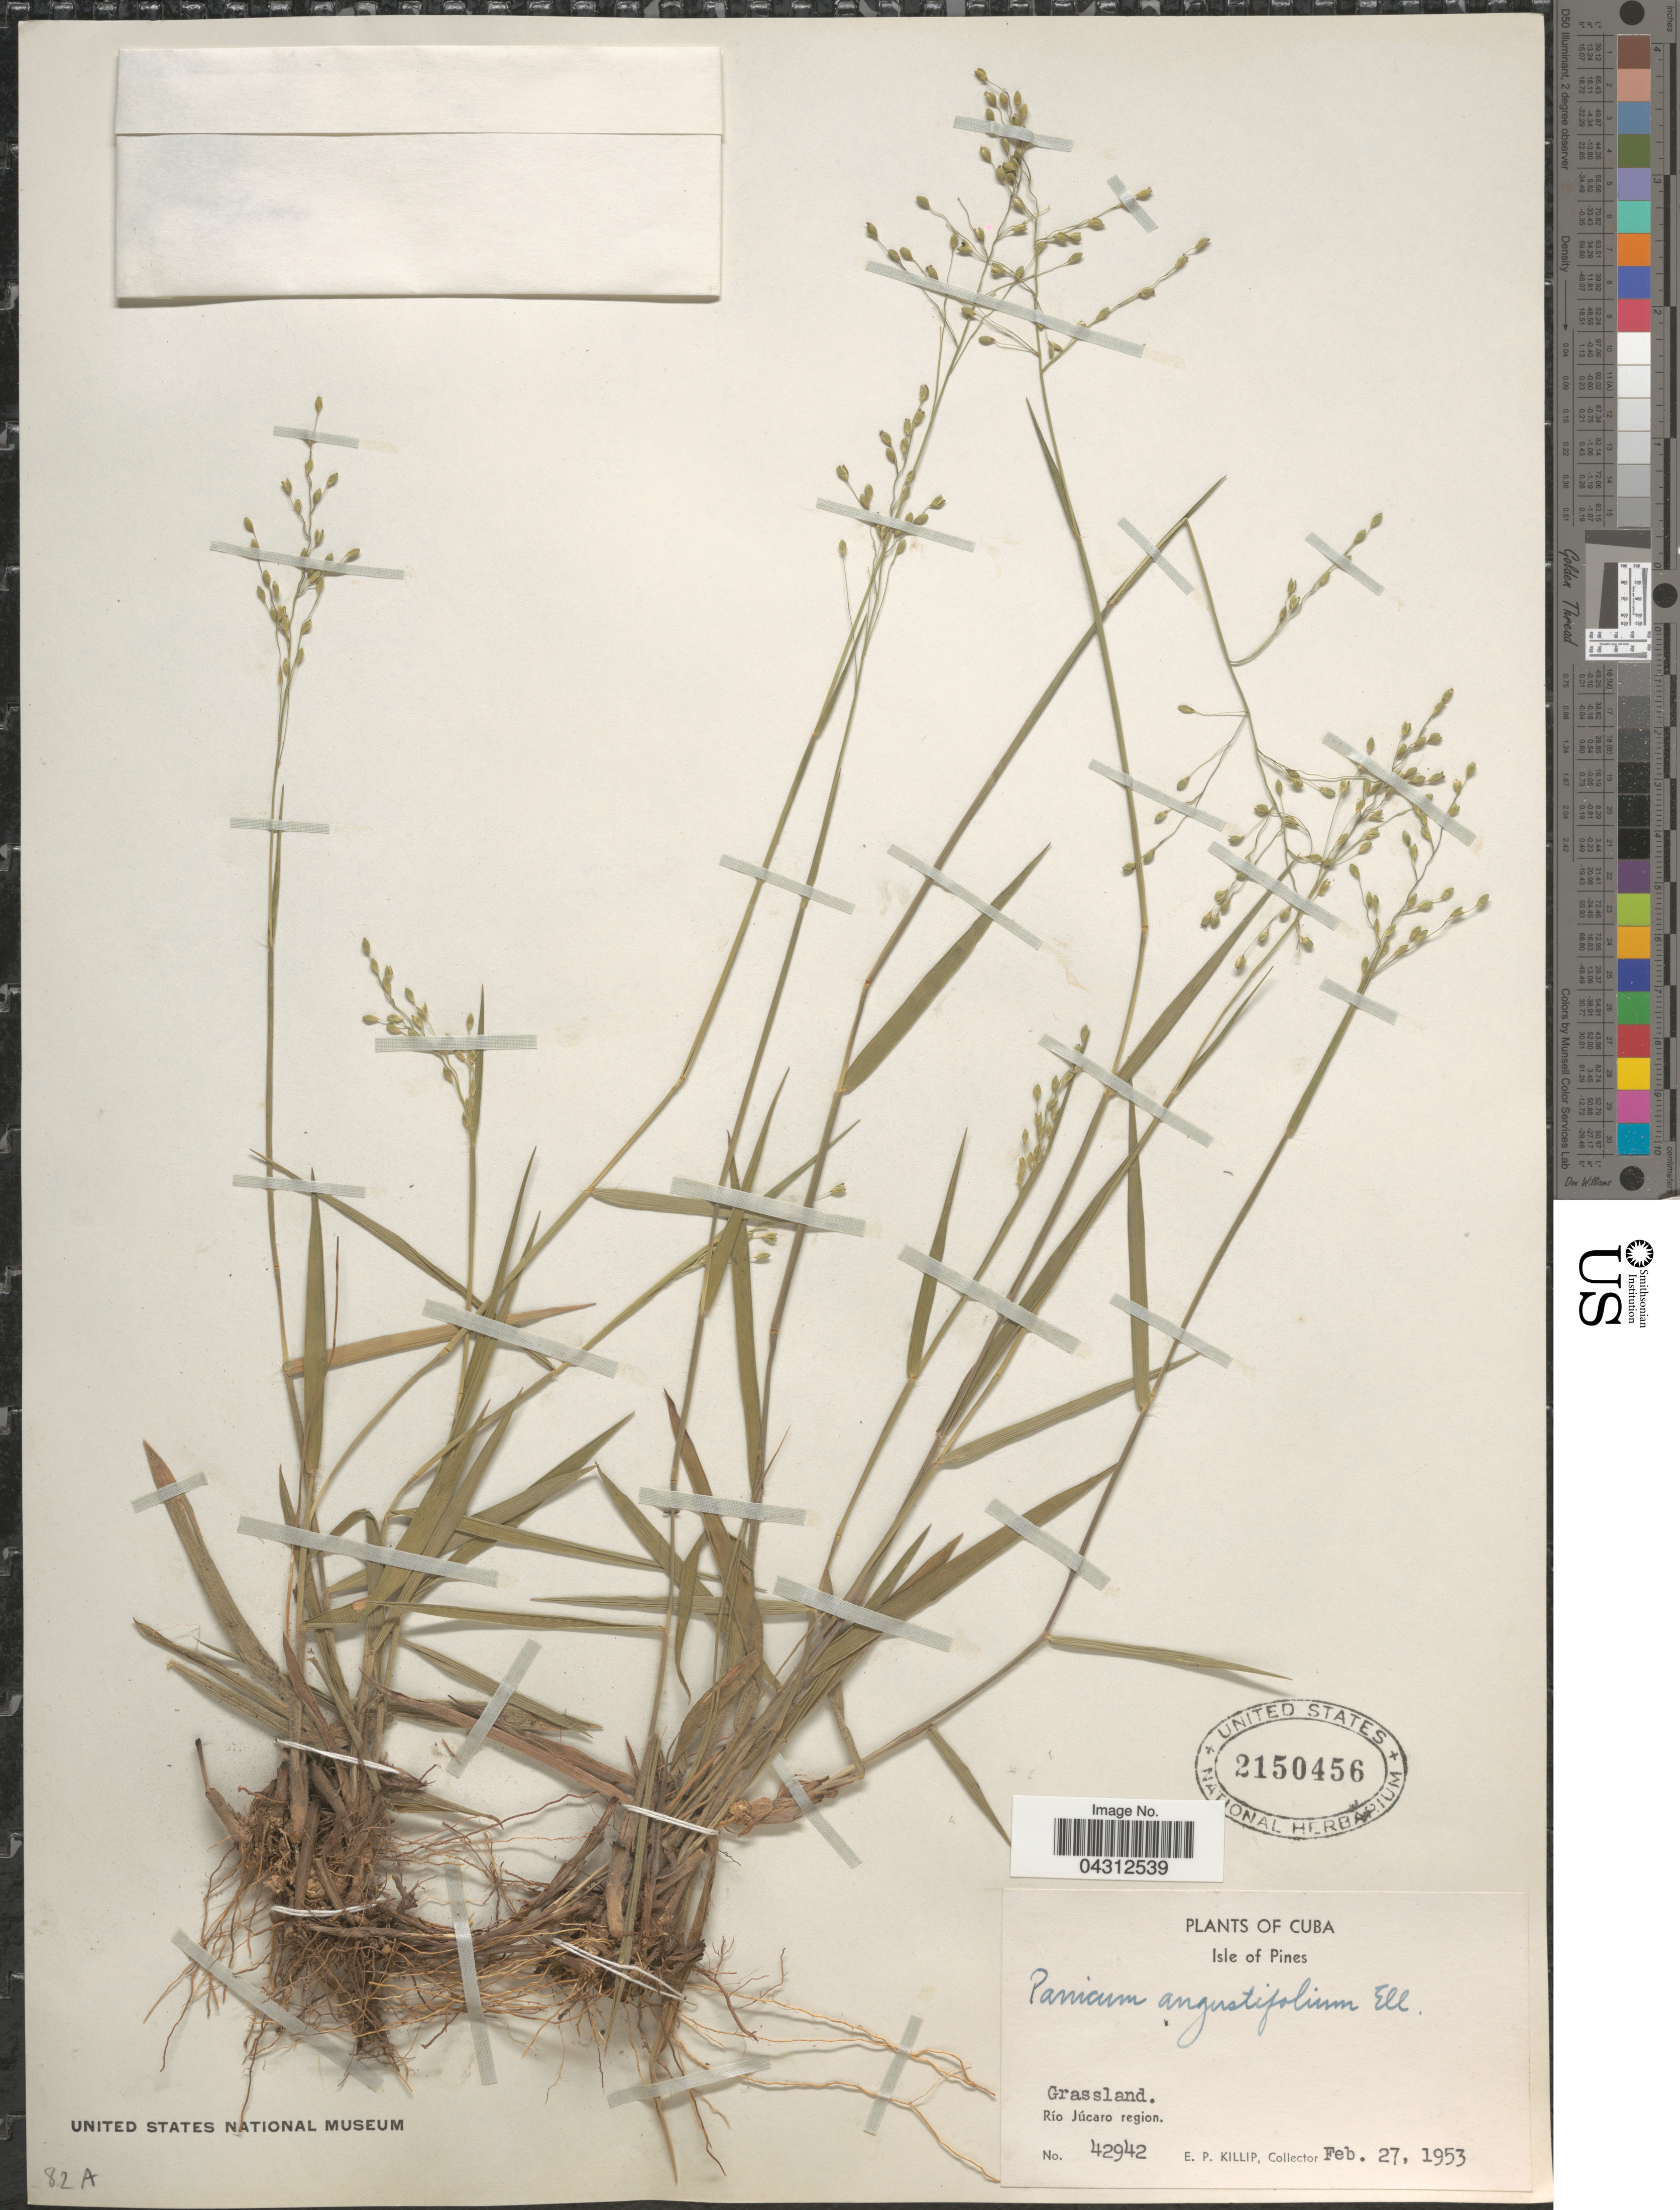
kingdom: Plantae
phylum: Tracheophyta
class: Liliopsida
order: Poales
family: Poaceae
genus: Dichanthelium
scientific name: Dichanthelium aciculare var. ramosum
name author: (Griseb.) Davidse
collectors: E. P. Killip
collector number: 42942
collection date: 1953-02-27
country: Cuba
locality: Isle of Pines. Río Júcaro region.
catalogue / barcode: US 2150456